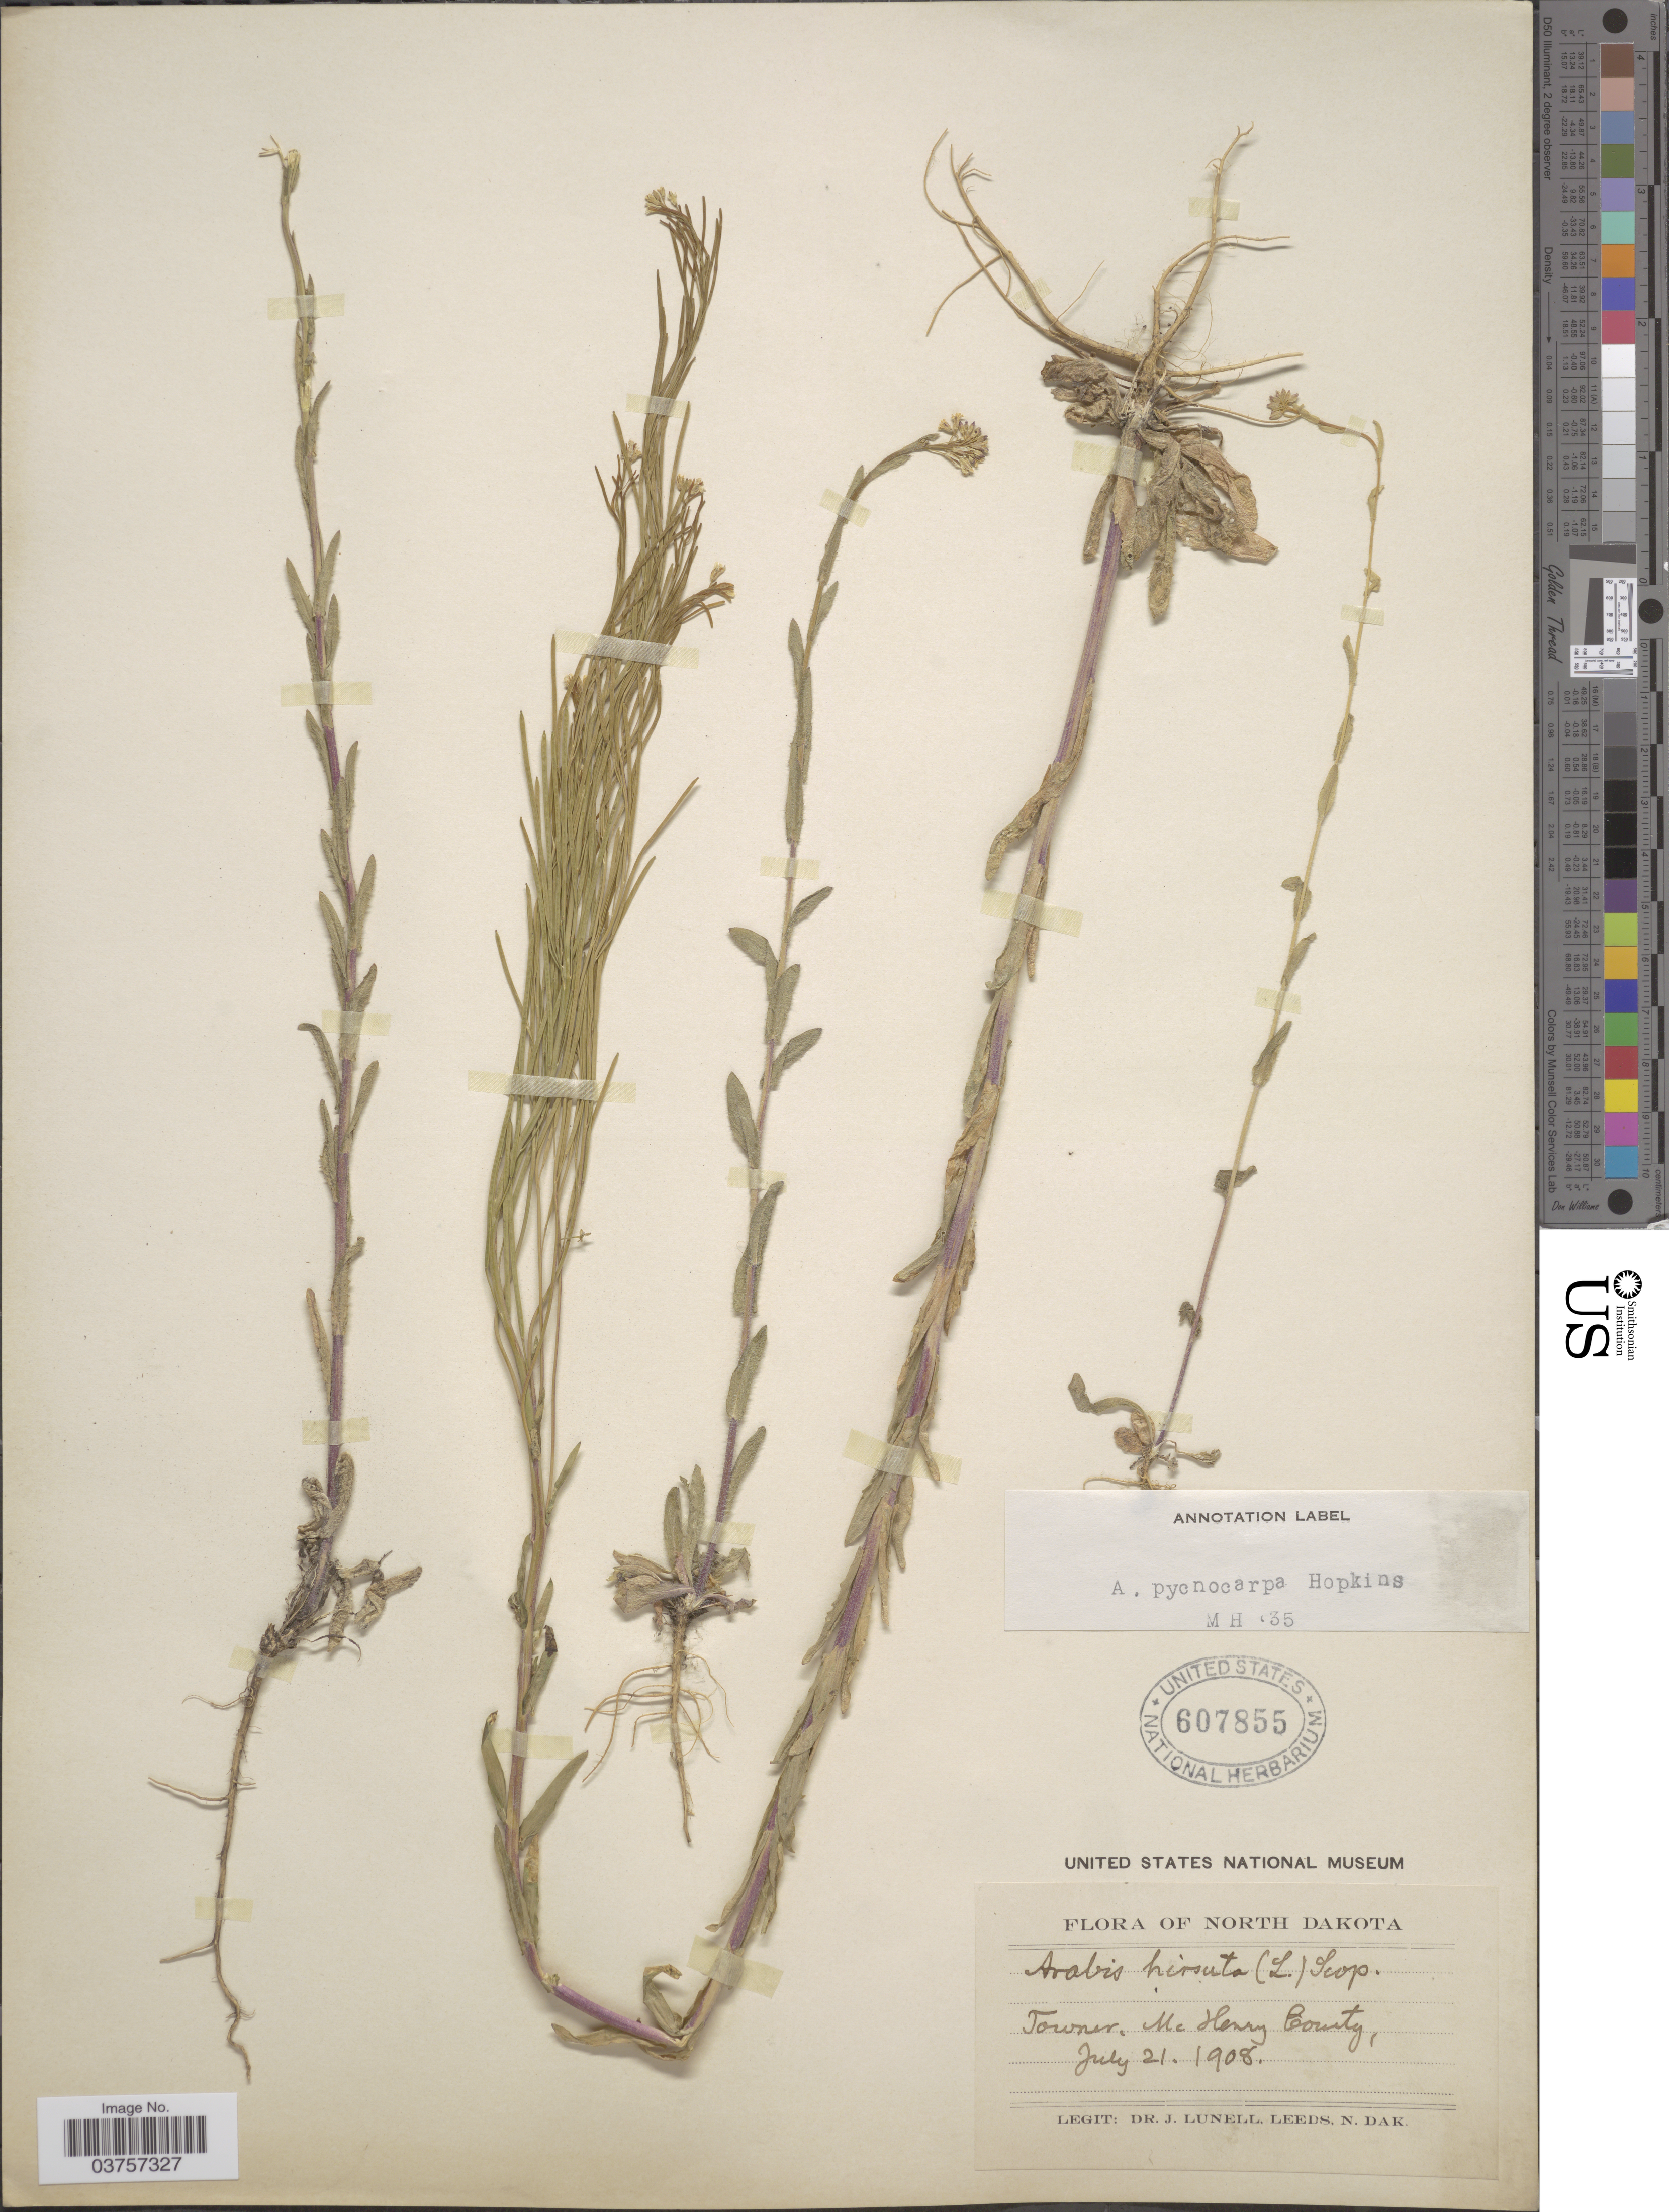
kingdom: Plantae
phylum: Tracheophyta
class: Magnoliopsida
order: Brassicales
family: Brassicaceae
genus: Arabis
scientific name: Arabis hirsuta var. pycnocarpa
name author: M. Hopkins & Rollins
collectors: J. Lunell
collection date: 1908-07-21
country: United States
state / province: North Dakota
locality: Towner, Mc. Henry County.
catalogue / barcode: US 607855